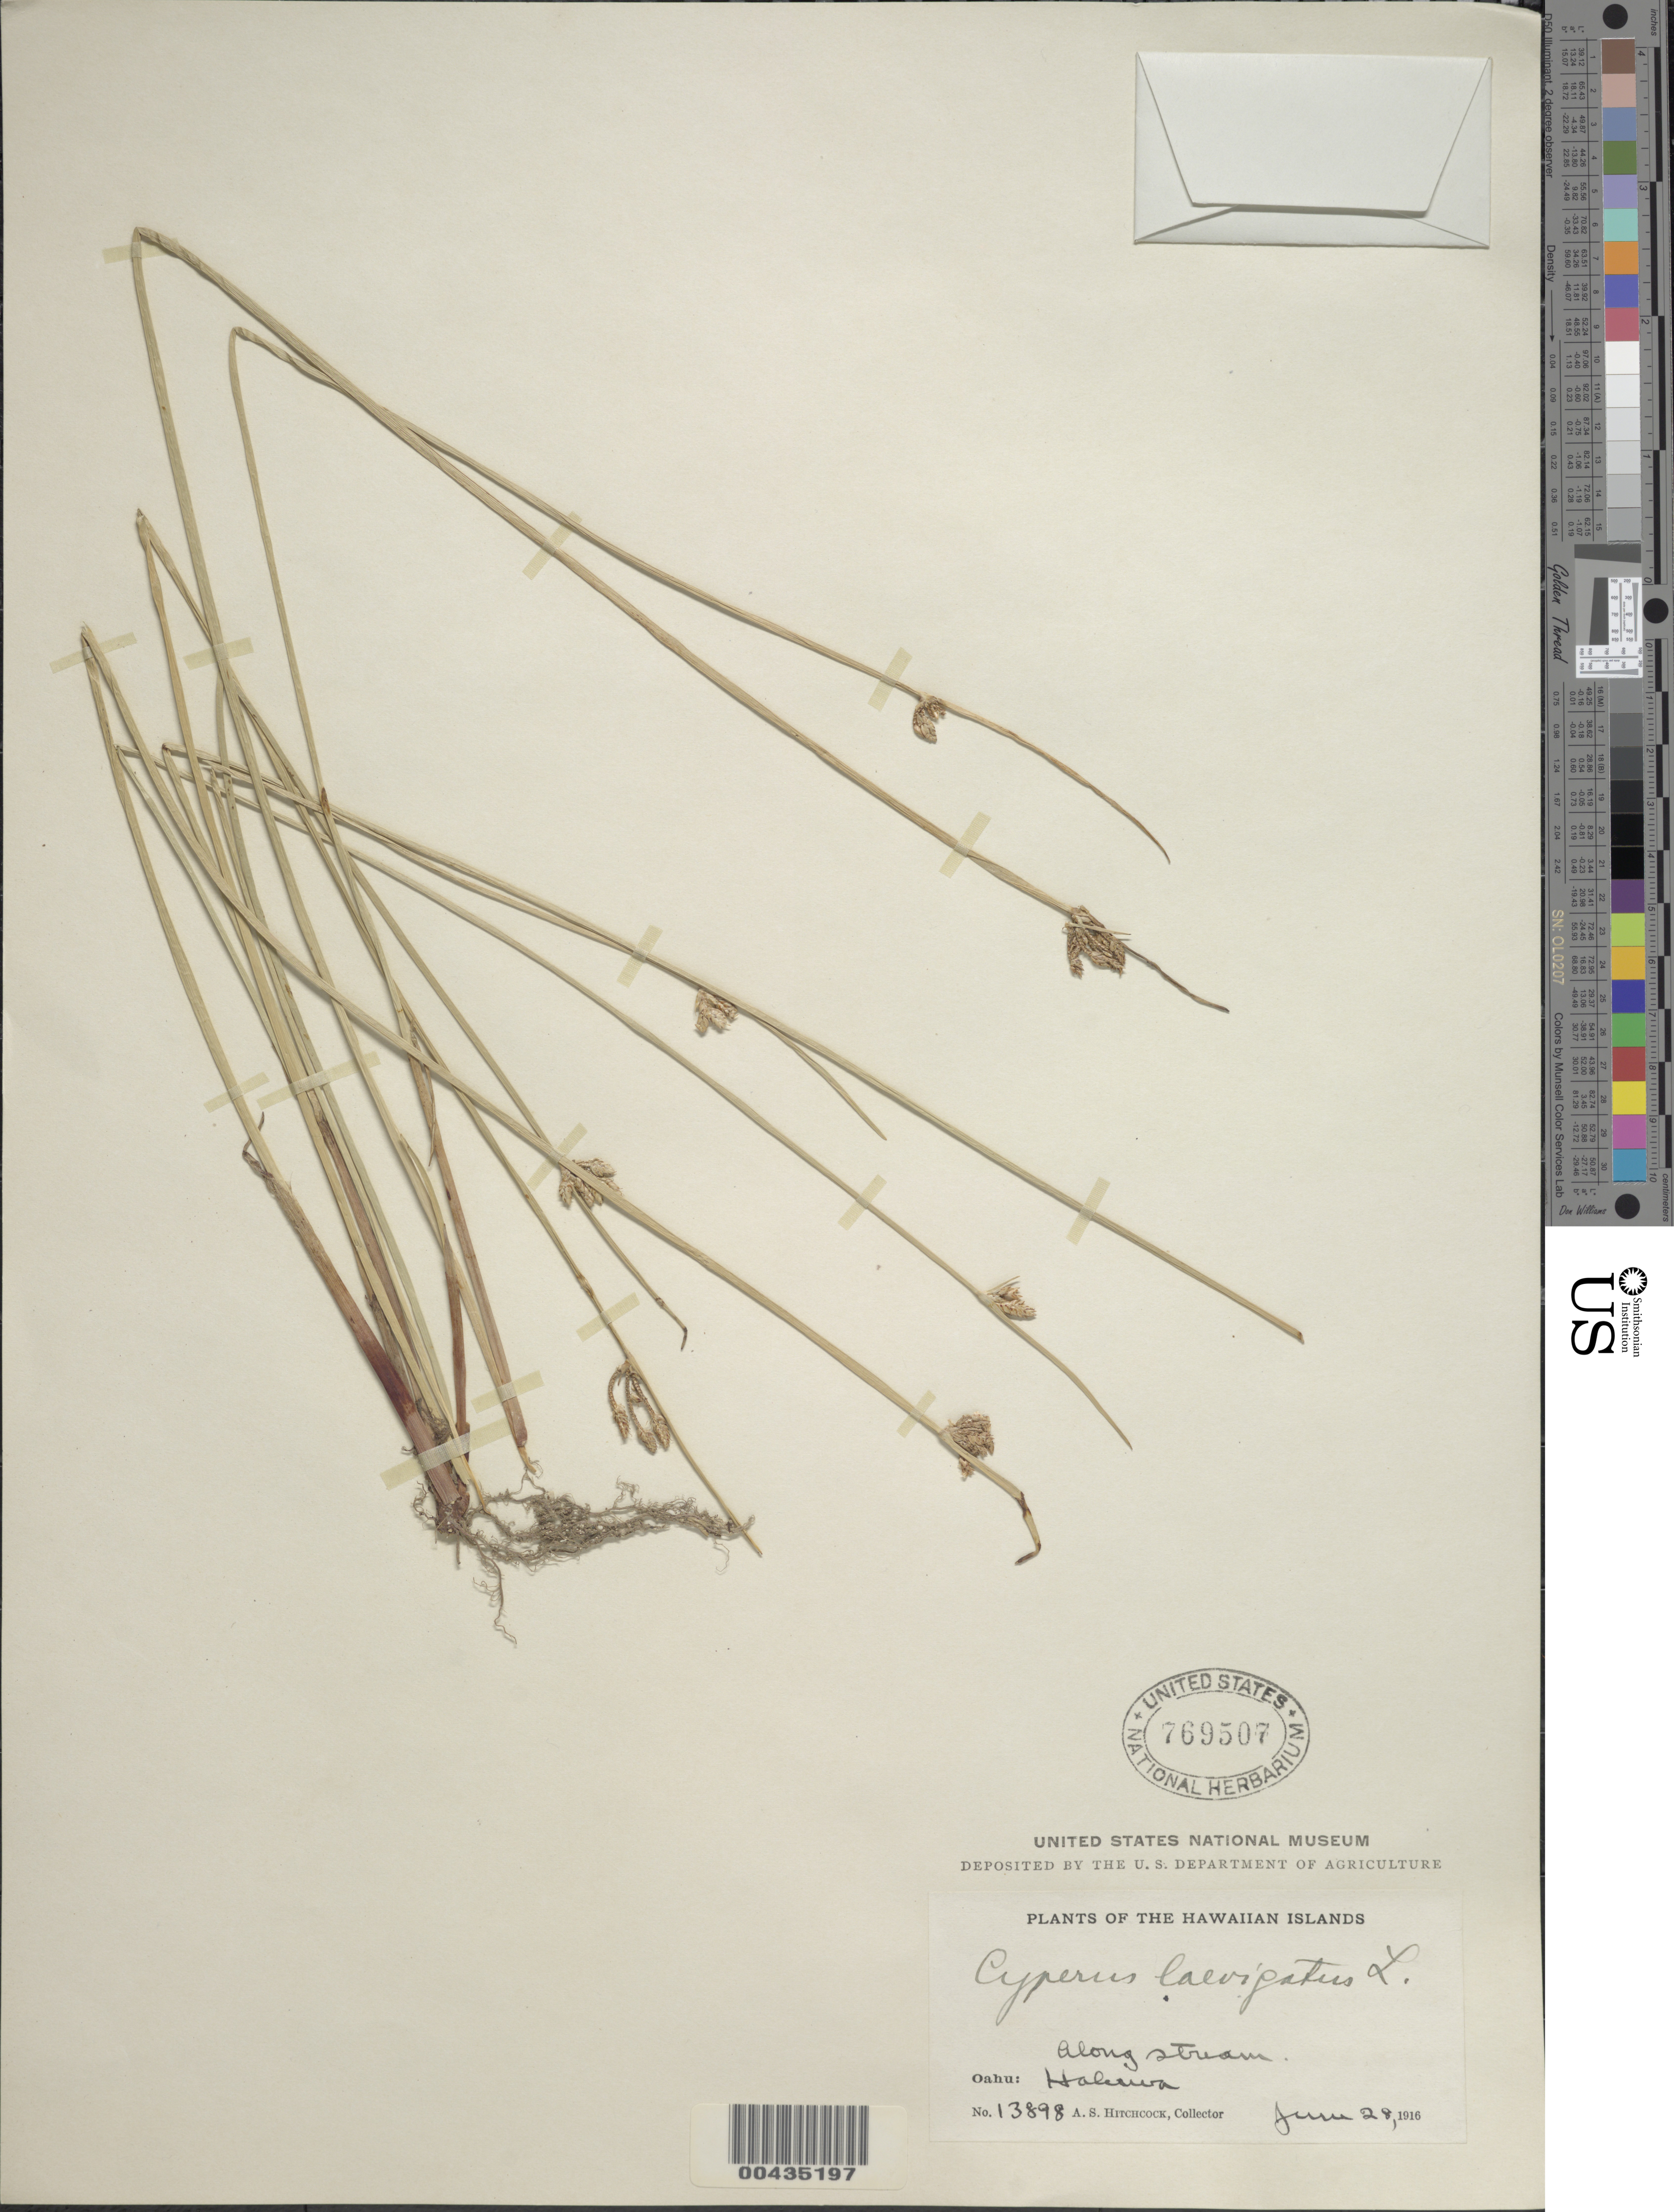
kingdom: Plantae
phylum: Tracheophyta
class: Liliopsida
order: Poales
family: Cyperaceae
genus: Cyperus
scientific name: Cyperus laevigatus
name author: L.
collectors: A. S. Hitchcock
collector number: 13898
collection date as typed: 28 Jun 1916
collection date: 1916-06-28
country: United States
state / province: Hawaii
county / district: Honolulu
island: Oahu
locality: Haleiwa, along stream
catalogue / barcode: US 769507